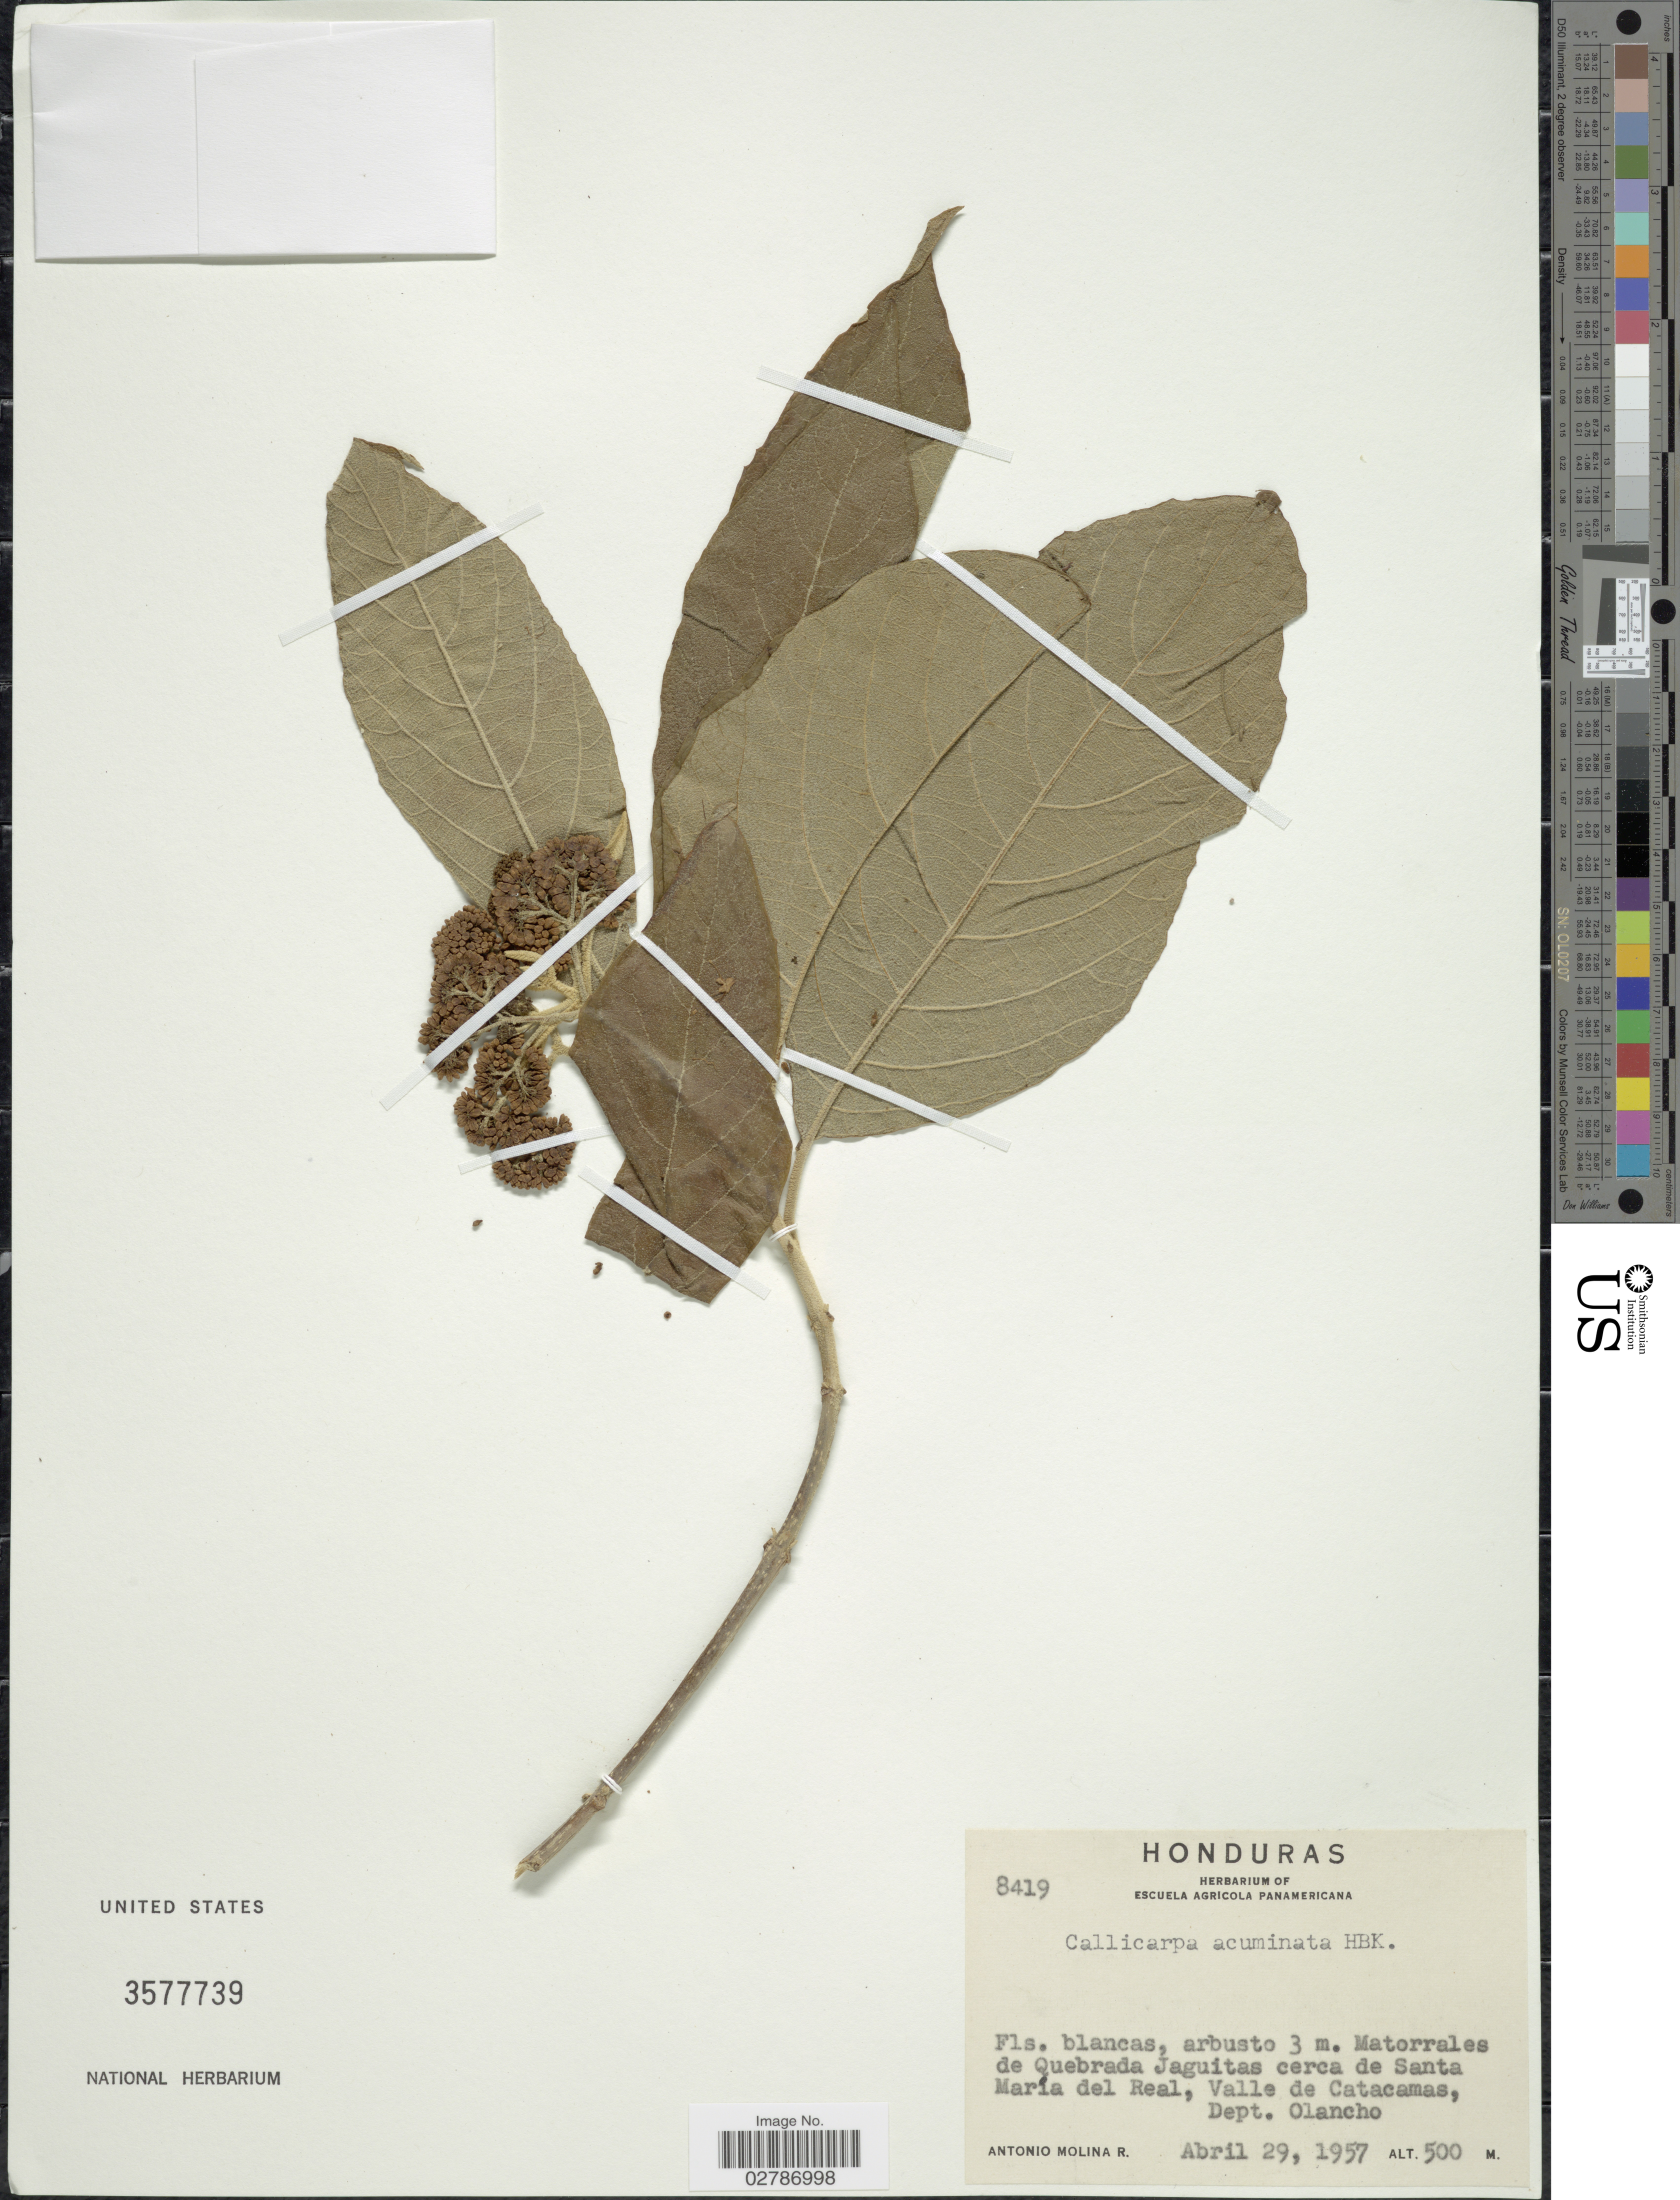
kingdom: Plantae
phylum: Tracheophyta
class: Magnoliopsida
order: Lamiales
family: Lamiaceae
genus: Callicarpa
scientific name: Callicarpa acuminata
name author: Kunth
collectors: A. Molina R.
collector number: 8419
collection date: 1957-04-29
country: Honduras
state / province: Olancho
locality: Matorrales de Quebrada Jaguitas cerca de Santa María del Real, Valle de Catacamas, Depto. Olancho.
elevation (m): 500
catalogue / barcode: US 3577739